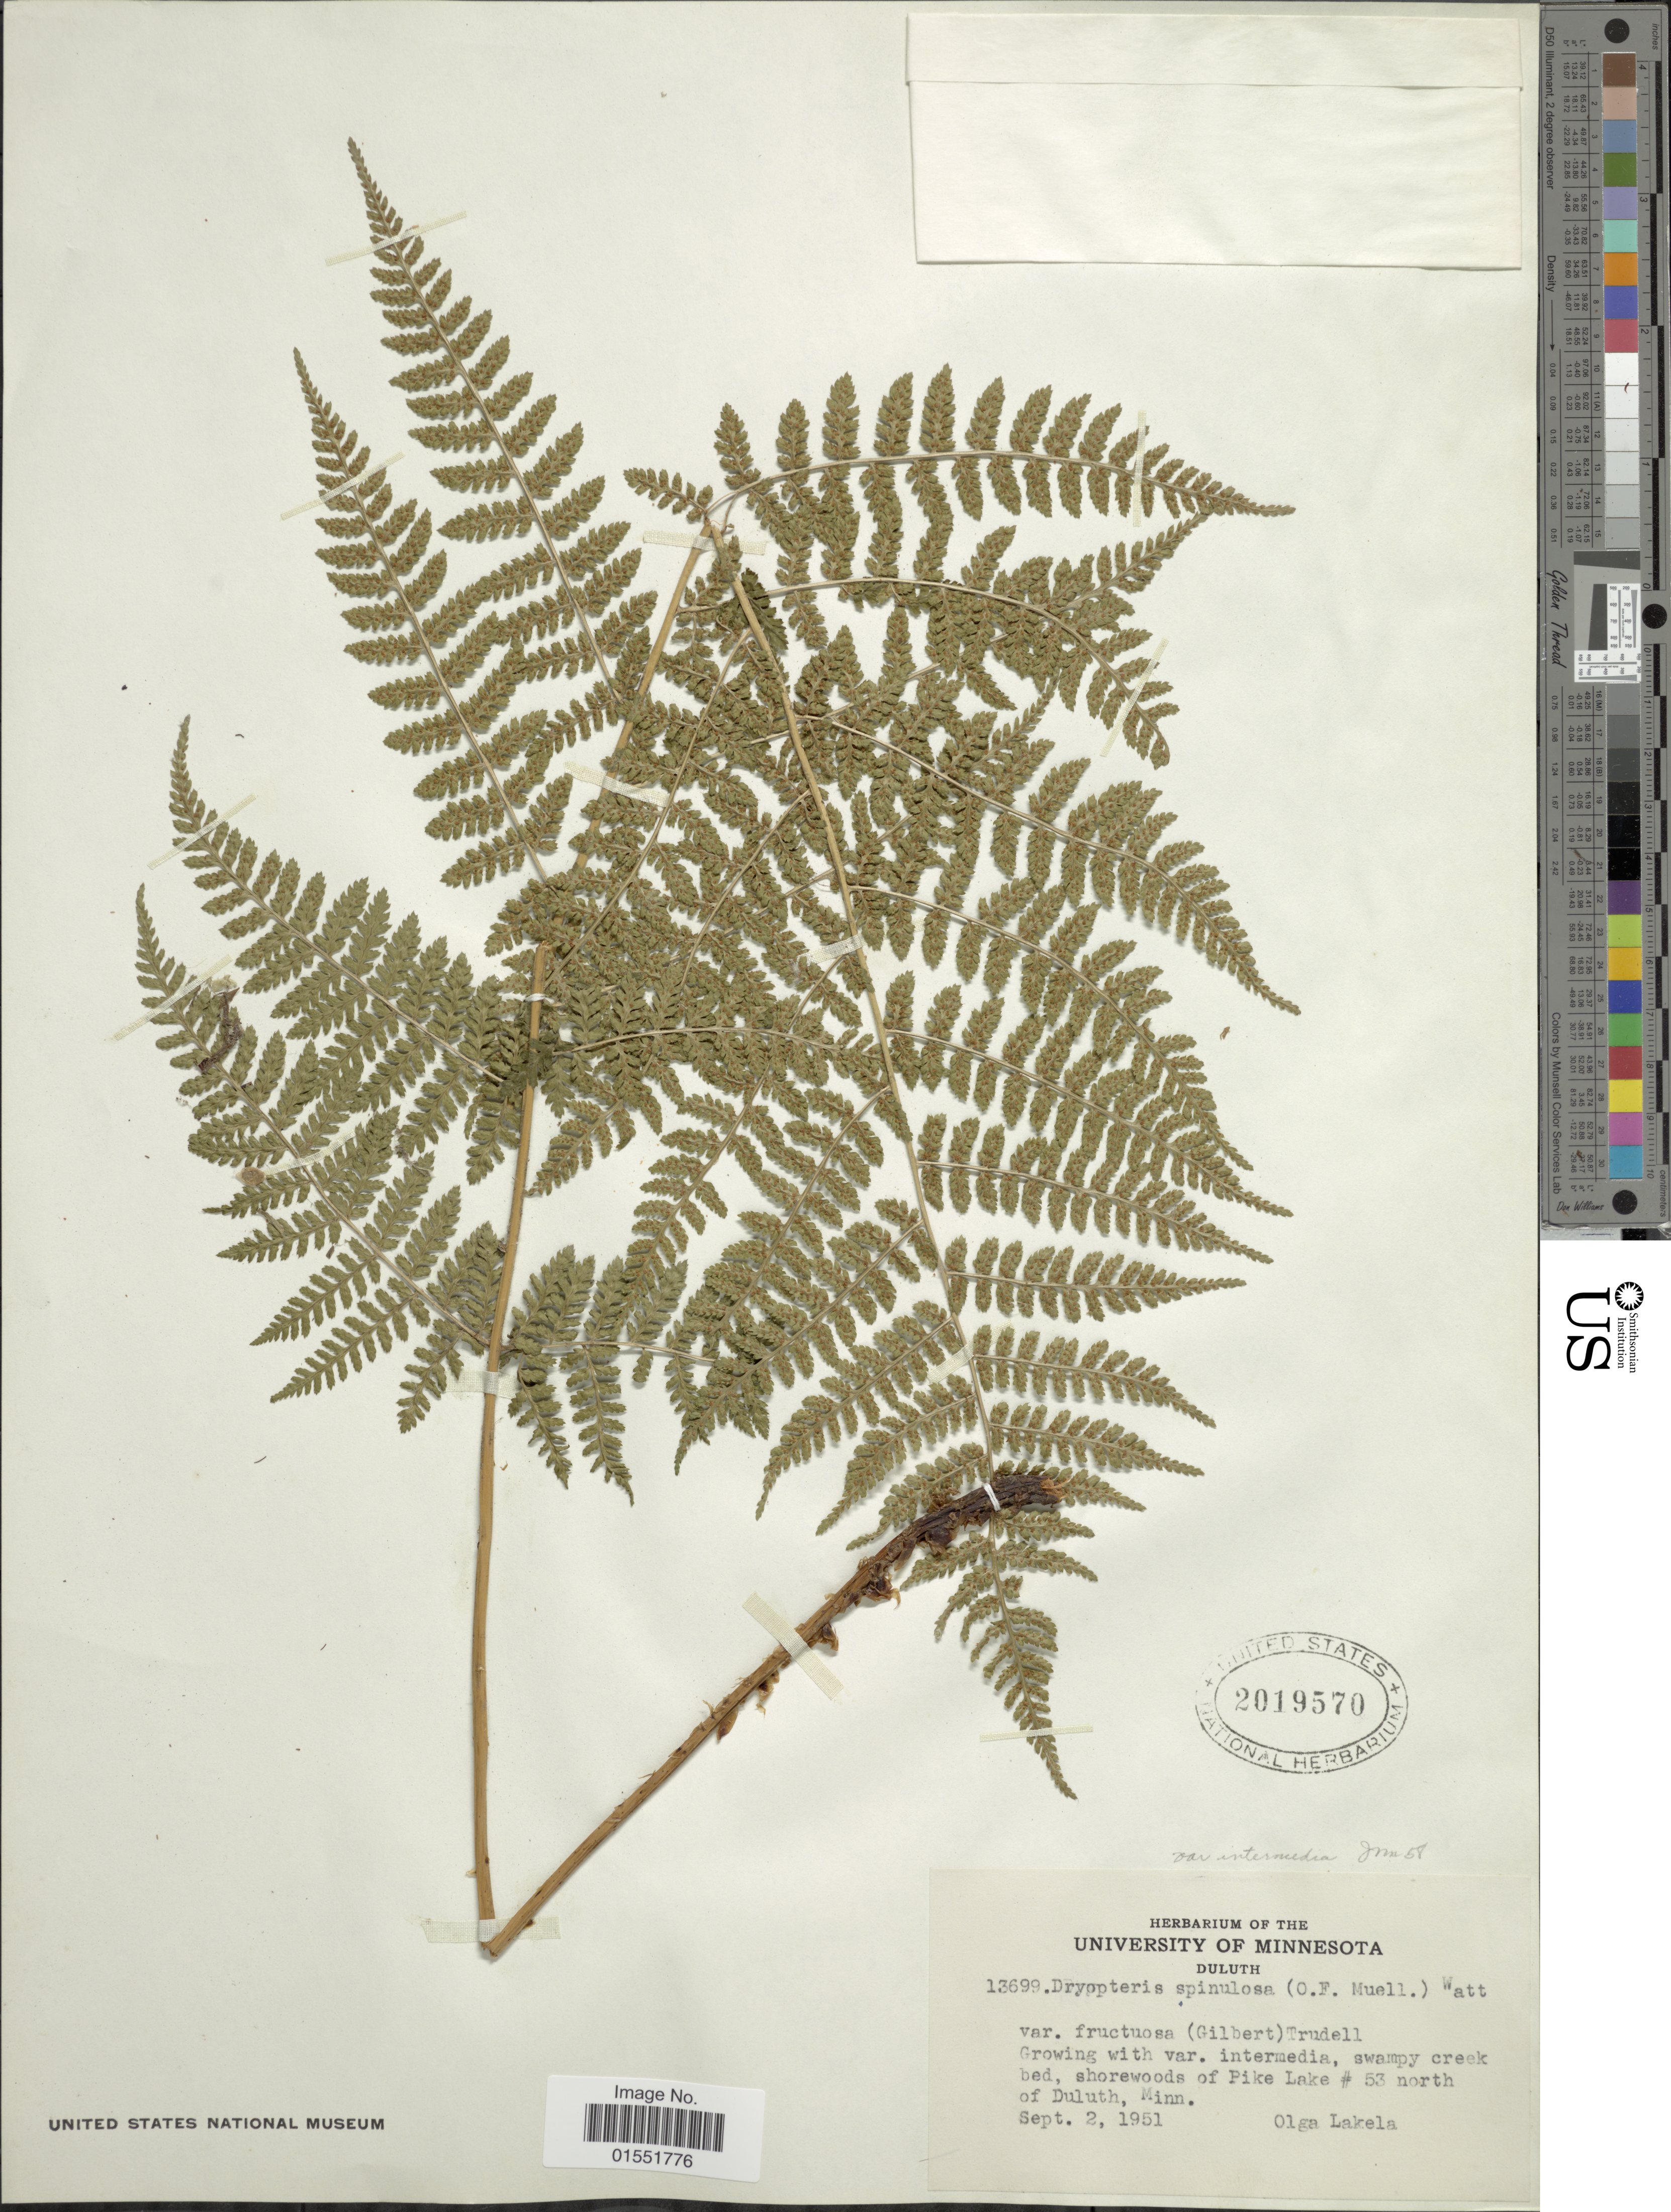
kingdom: Plantae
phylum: Tracheophyta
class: Polypodiopsida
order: Polypodiales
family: Dryopteridaceae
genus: Dryopteris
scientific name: Dryopteris intermedia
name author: (Muhl.) A. Gray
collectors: O. K. Lakela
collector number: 13699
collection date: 1951-09-02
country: United States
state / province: Minnesota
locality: Swampy creek bed, shorewoods of Pike Lake # 53, north of Duluth, Minn.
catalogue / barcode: US 2019570